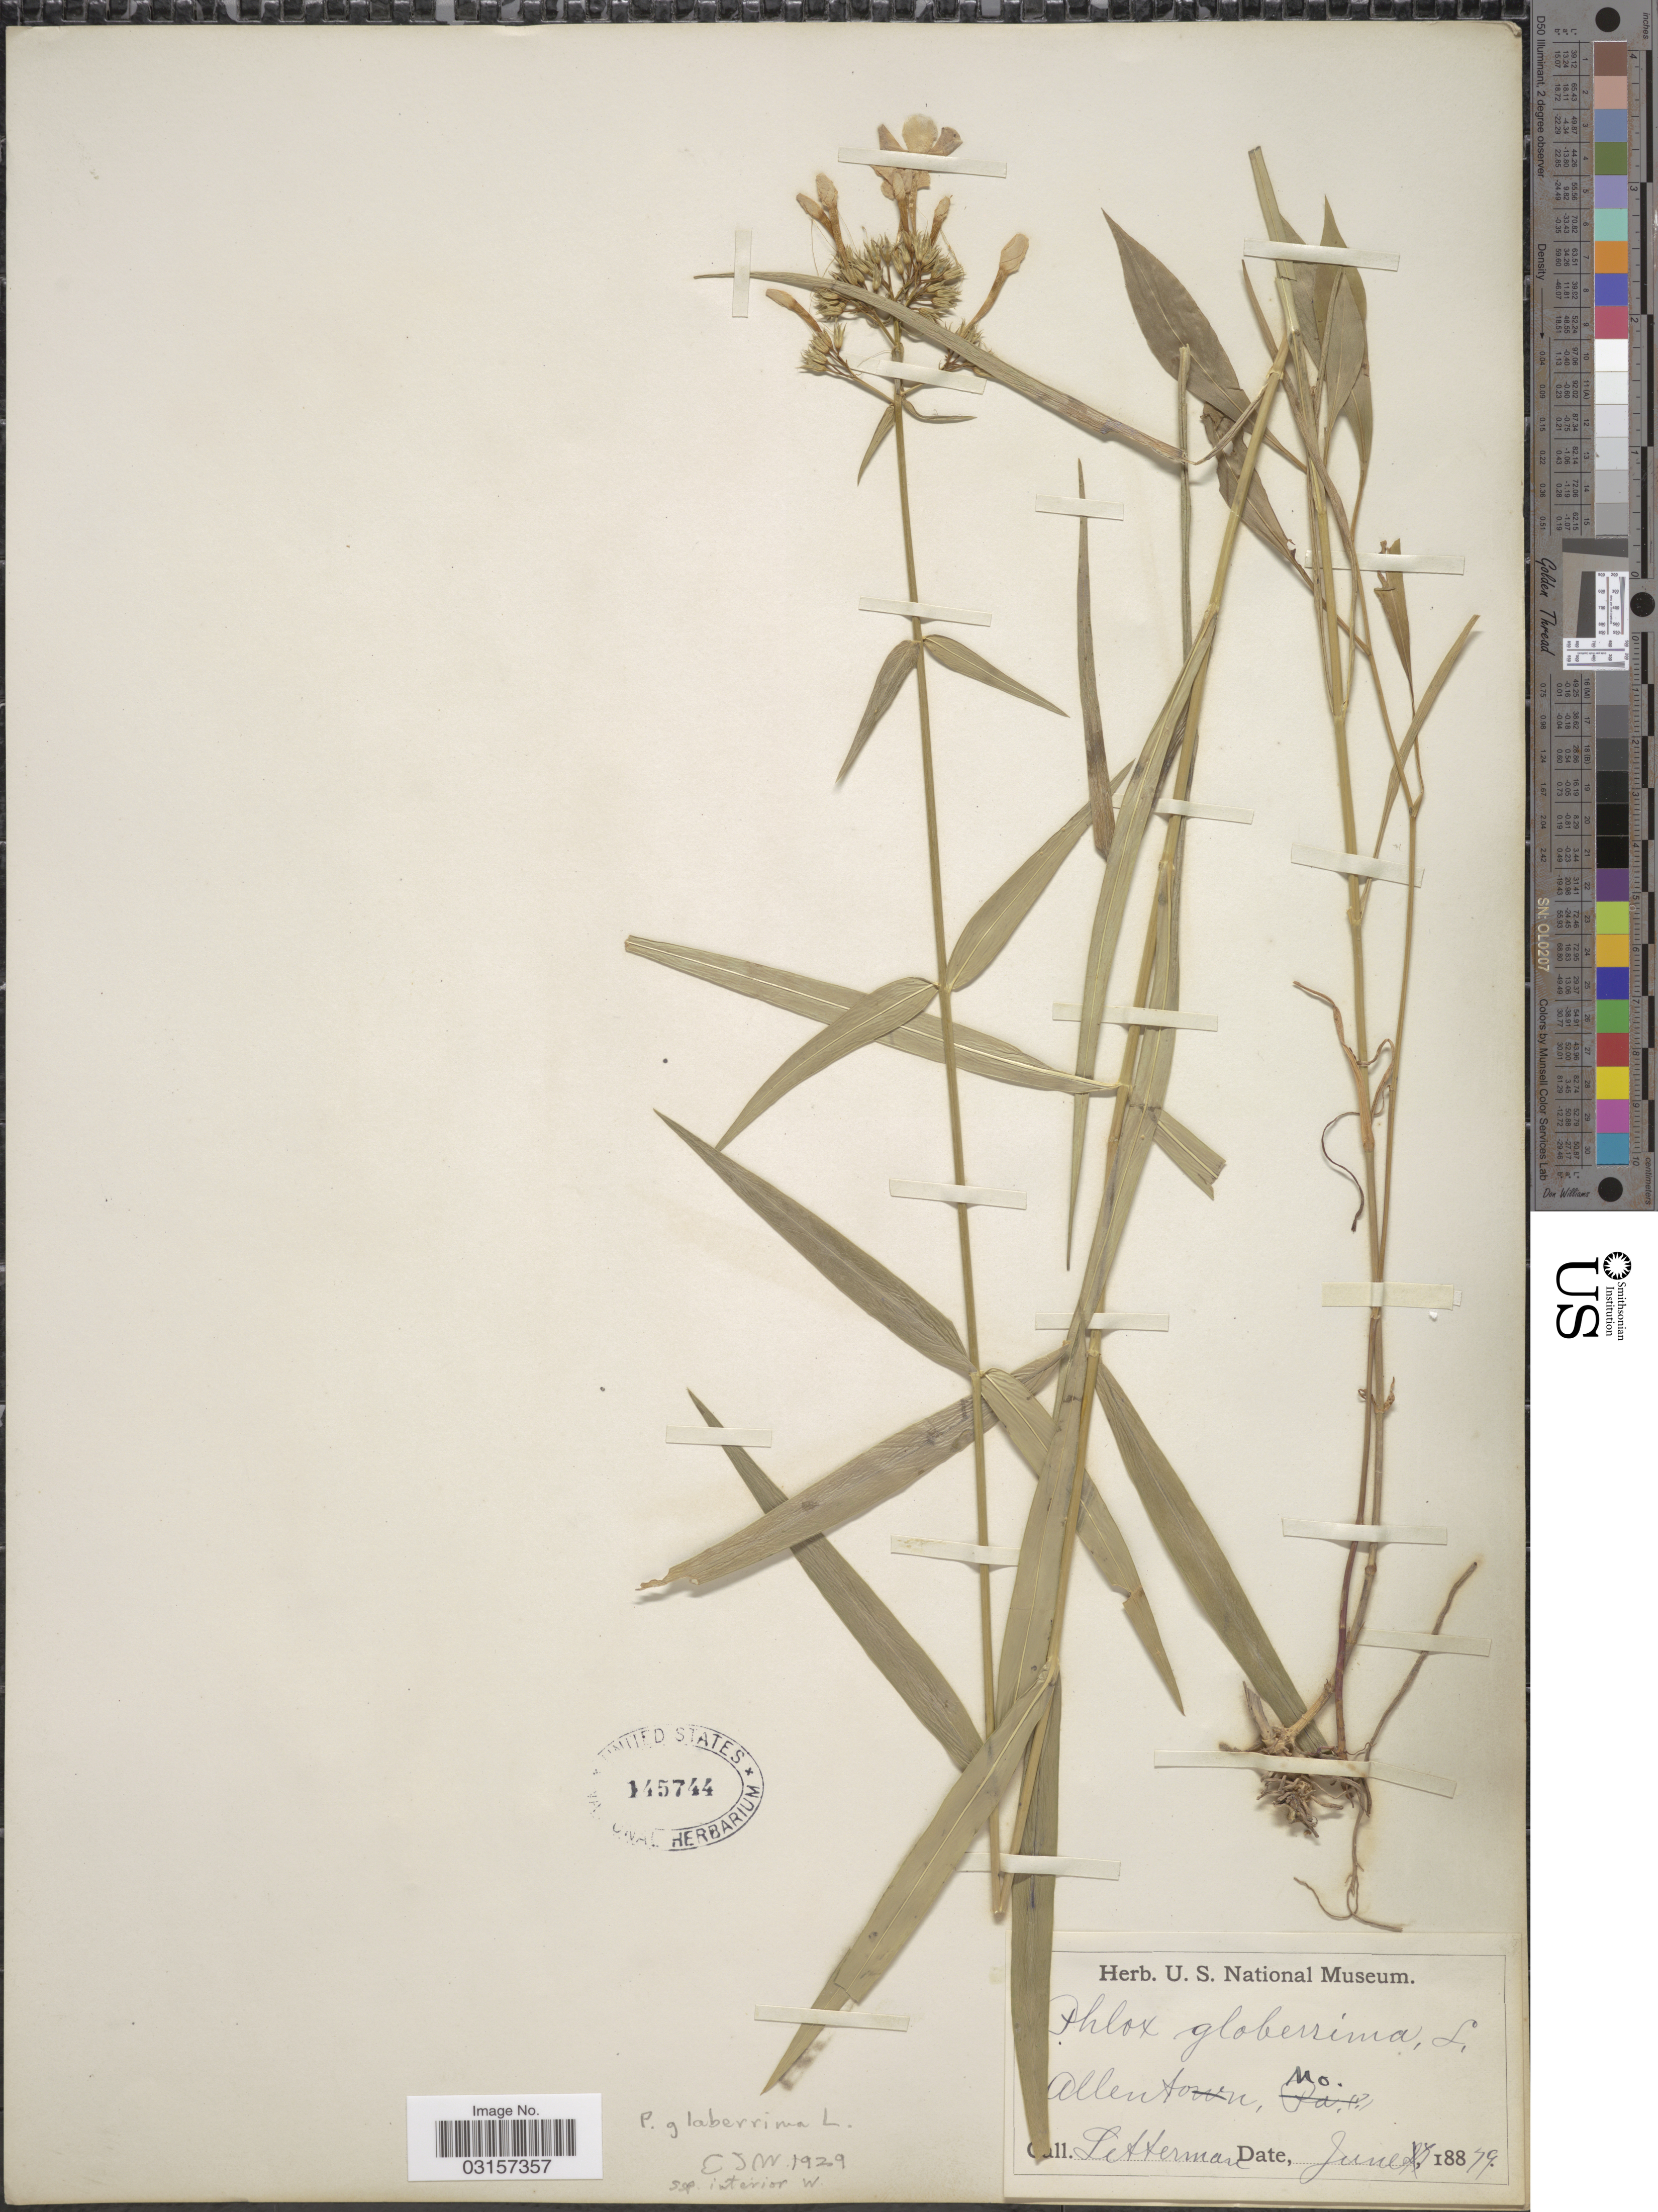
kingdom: Plantae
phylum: Tracheophyta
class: Magnoliopsida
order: Ericales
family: Polemoniaceae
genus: Phlox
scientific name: Phlox glaberrima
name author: L.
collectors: Letterman, --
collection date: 1879-06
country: United States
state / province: Missouri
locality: Allenton.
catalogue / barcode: US 145744